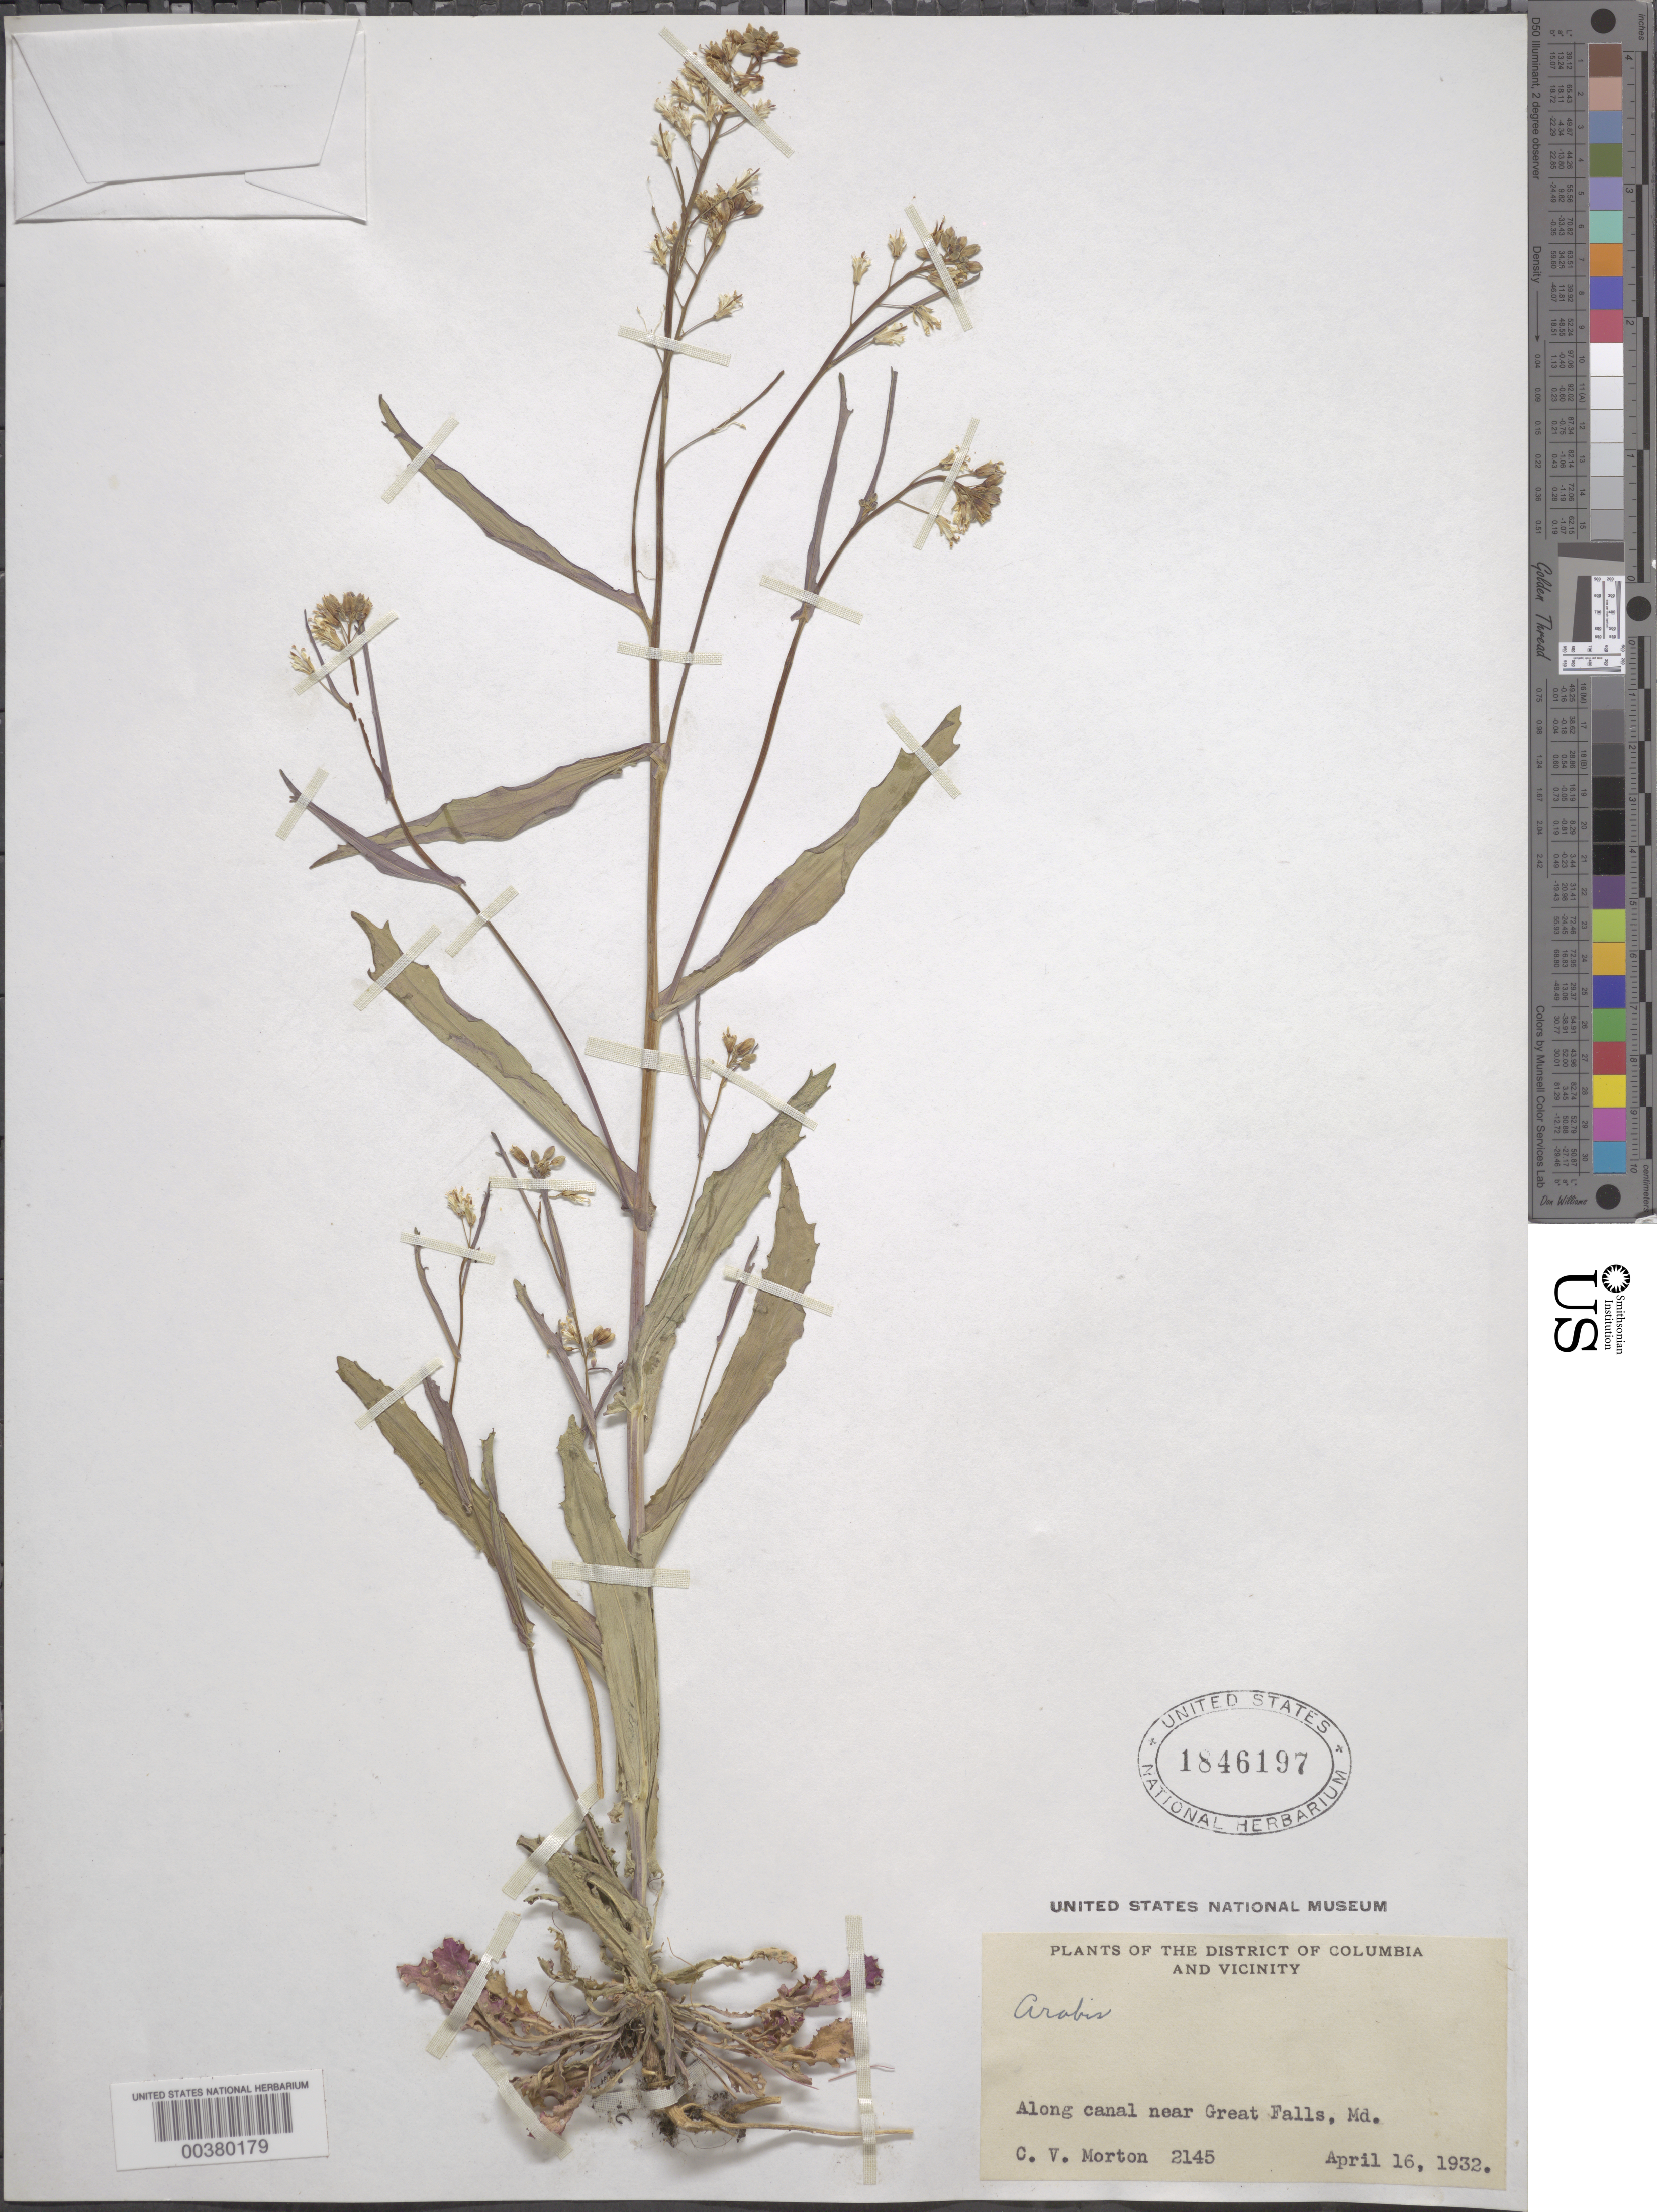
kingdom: Plantae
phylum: Tracheophyta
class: Magnoliopsida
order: Brassicales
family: Brassicaceae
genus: Arabis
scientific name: Arabis laevigata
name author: (Muhl. ex Willd.) Poir.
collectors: C. V. Morton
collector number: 2145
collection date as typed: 16 Apr 1932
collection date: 1932-04-16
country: United States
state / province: Maryland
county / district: Montgomery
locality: C. & O. Canal, Great Falls vicinity C. & O. Canal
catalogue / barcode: US 1846197